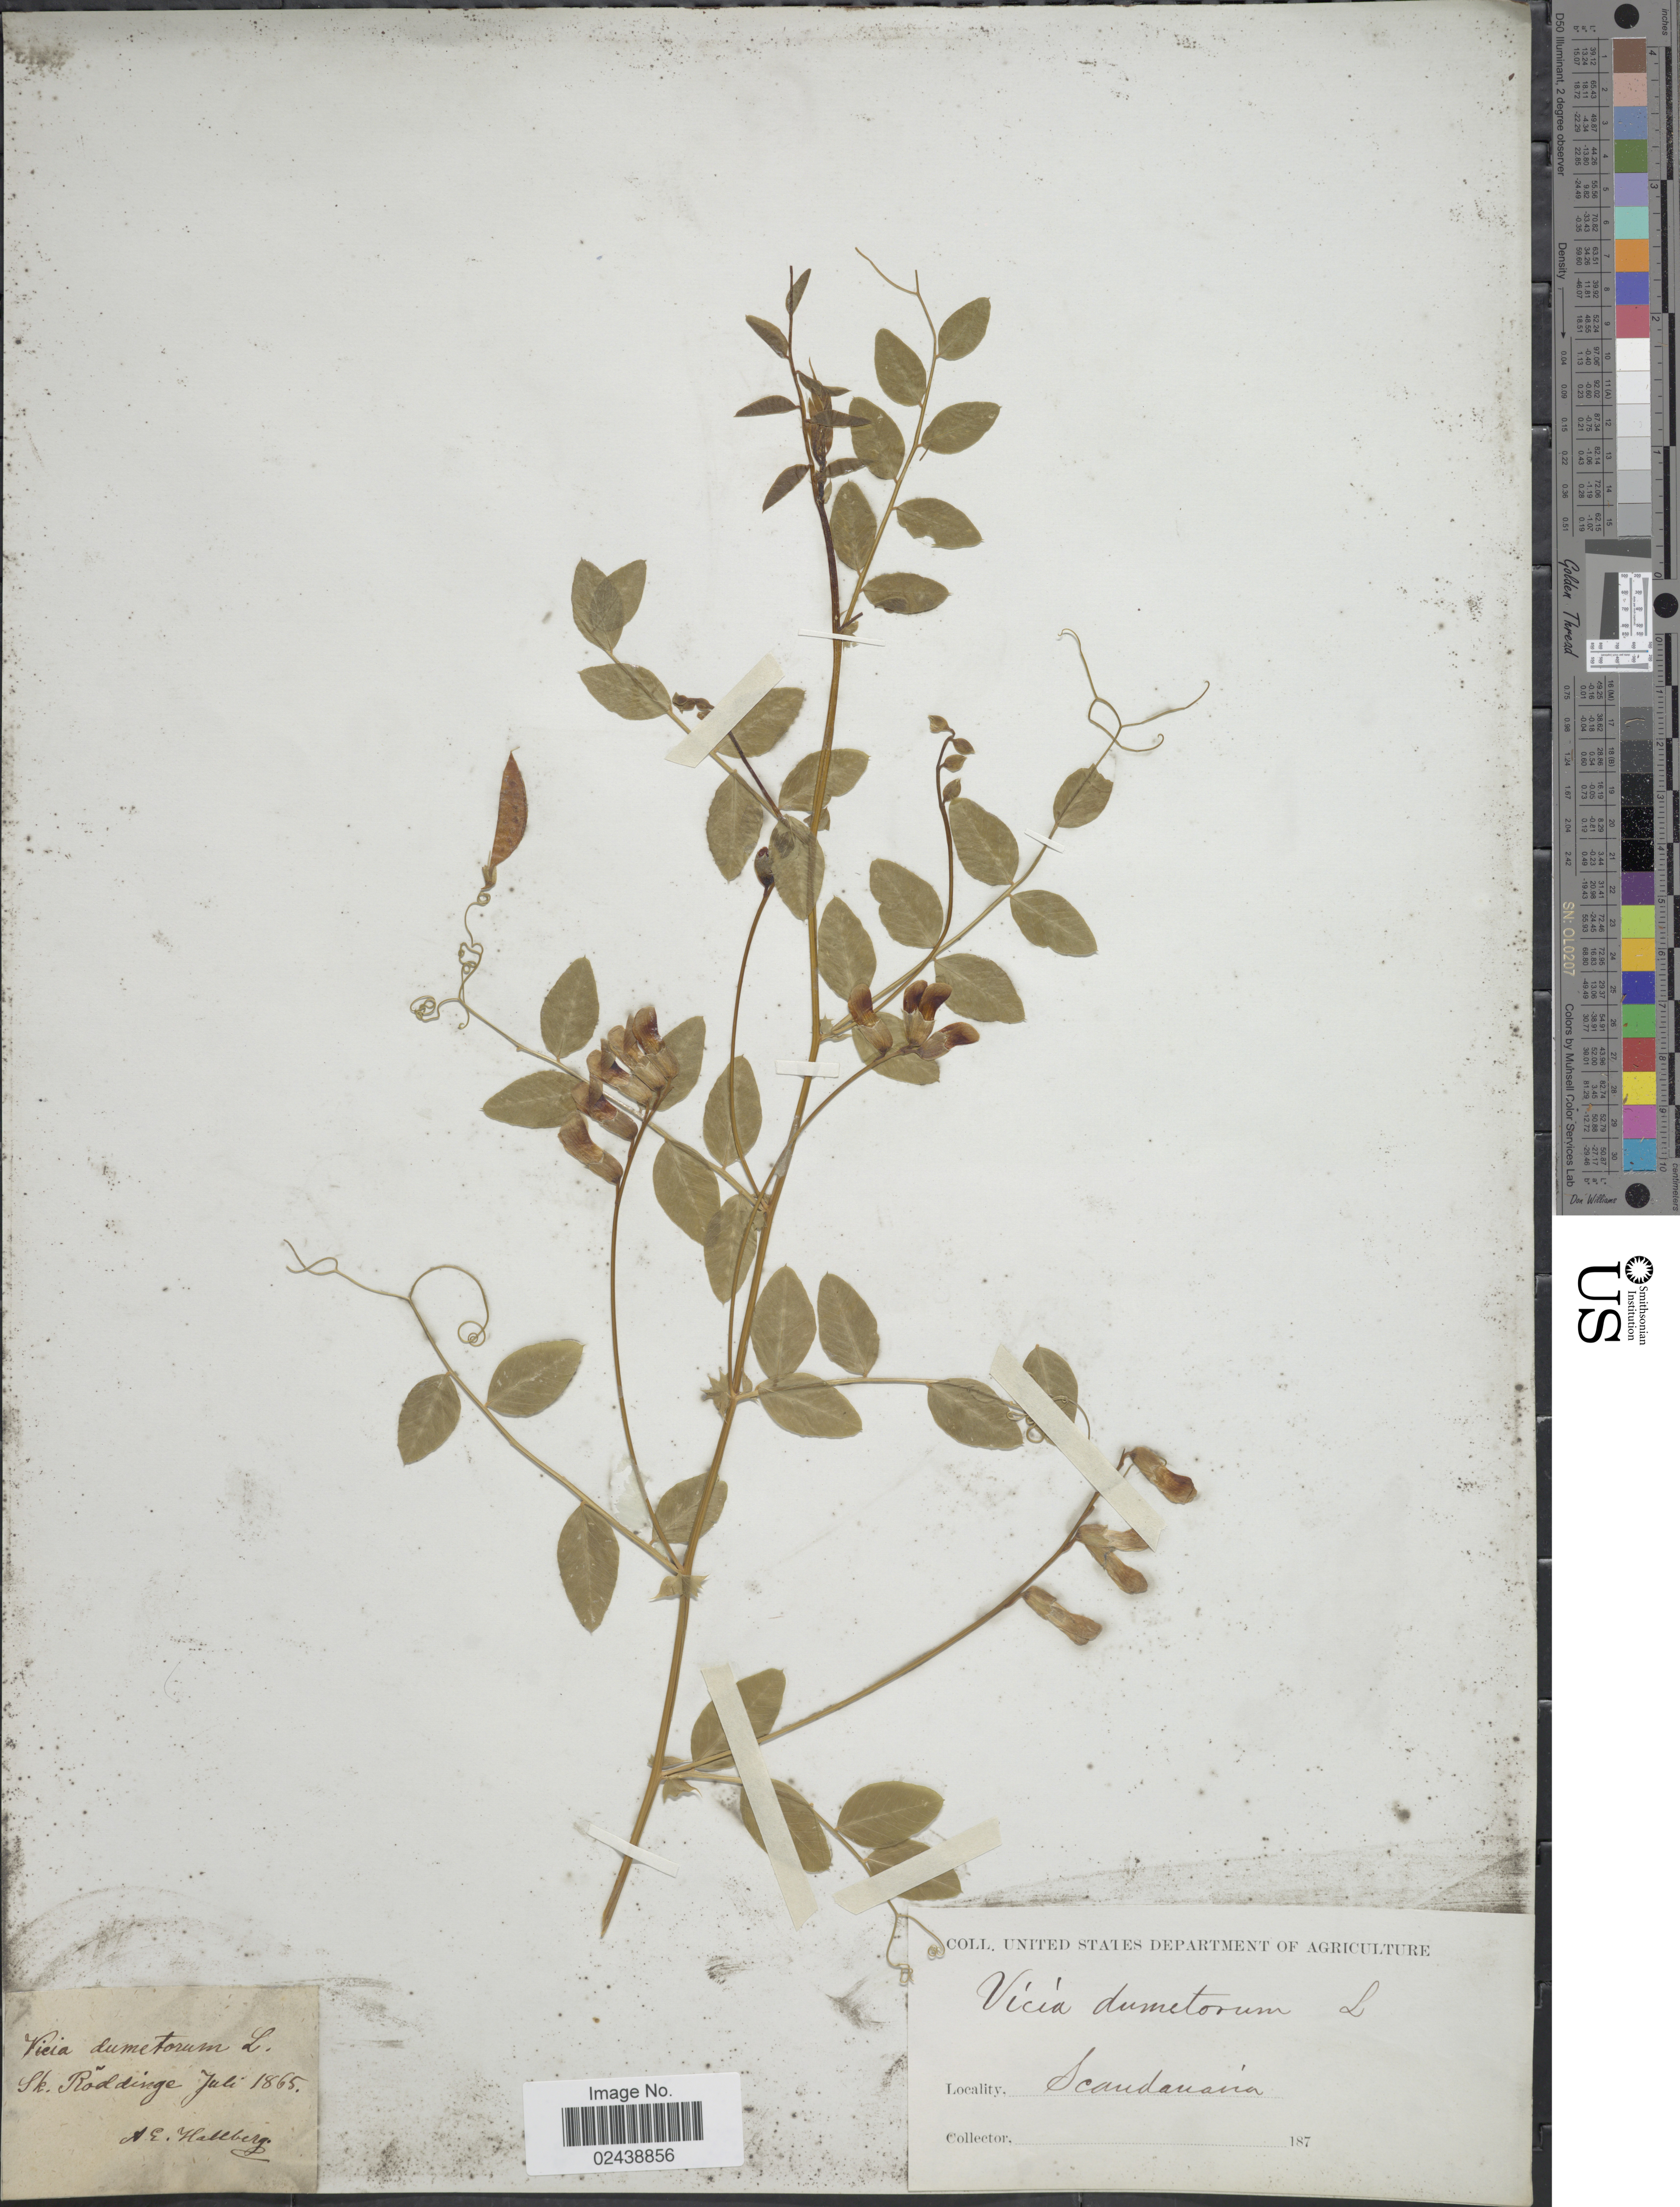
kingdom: Plantae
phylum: Tracheophyta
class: Magnoliopsida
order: Fabales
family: Fabaceae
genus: Vicia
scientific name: Vicia dumetorum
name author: L.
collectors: A. Hallberg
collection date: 1865-07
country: Sweden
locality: Scandanavia. Sk. Roddinge